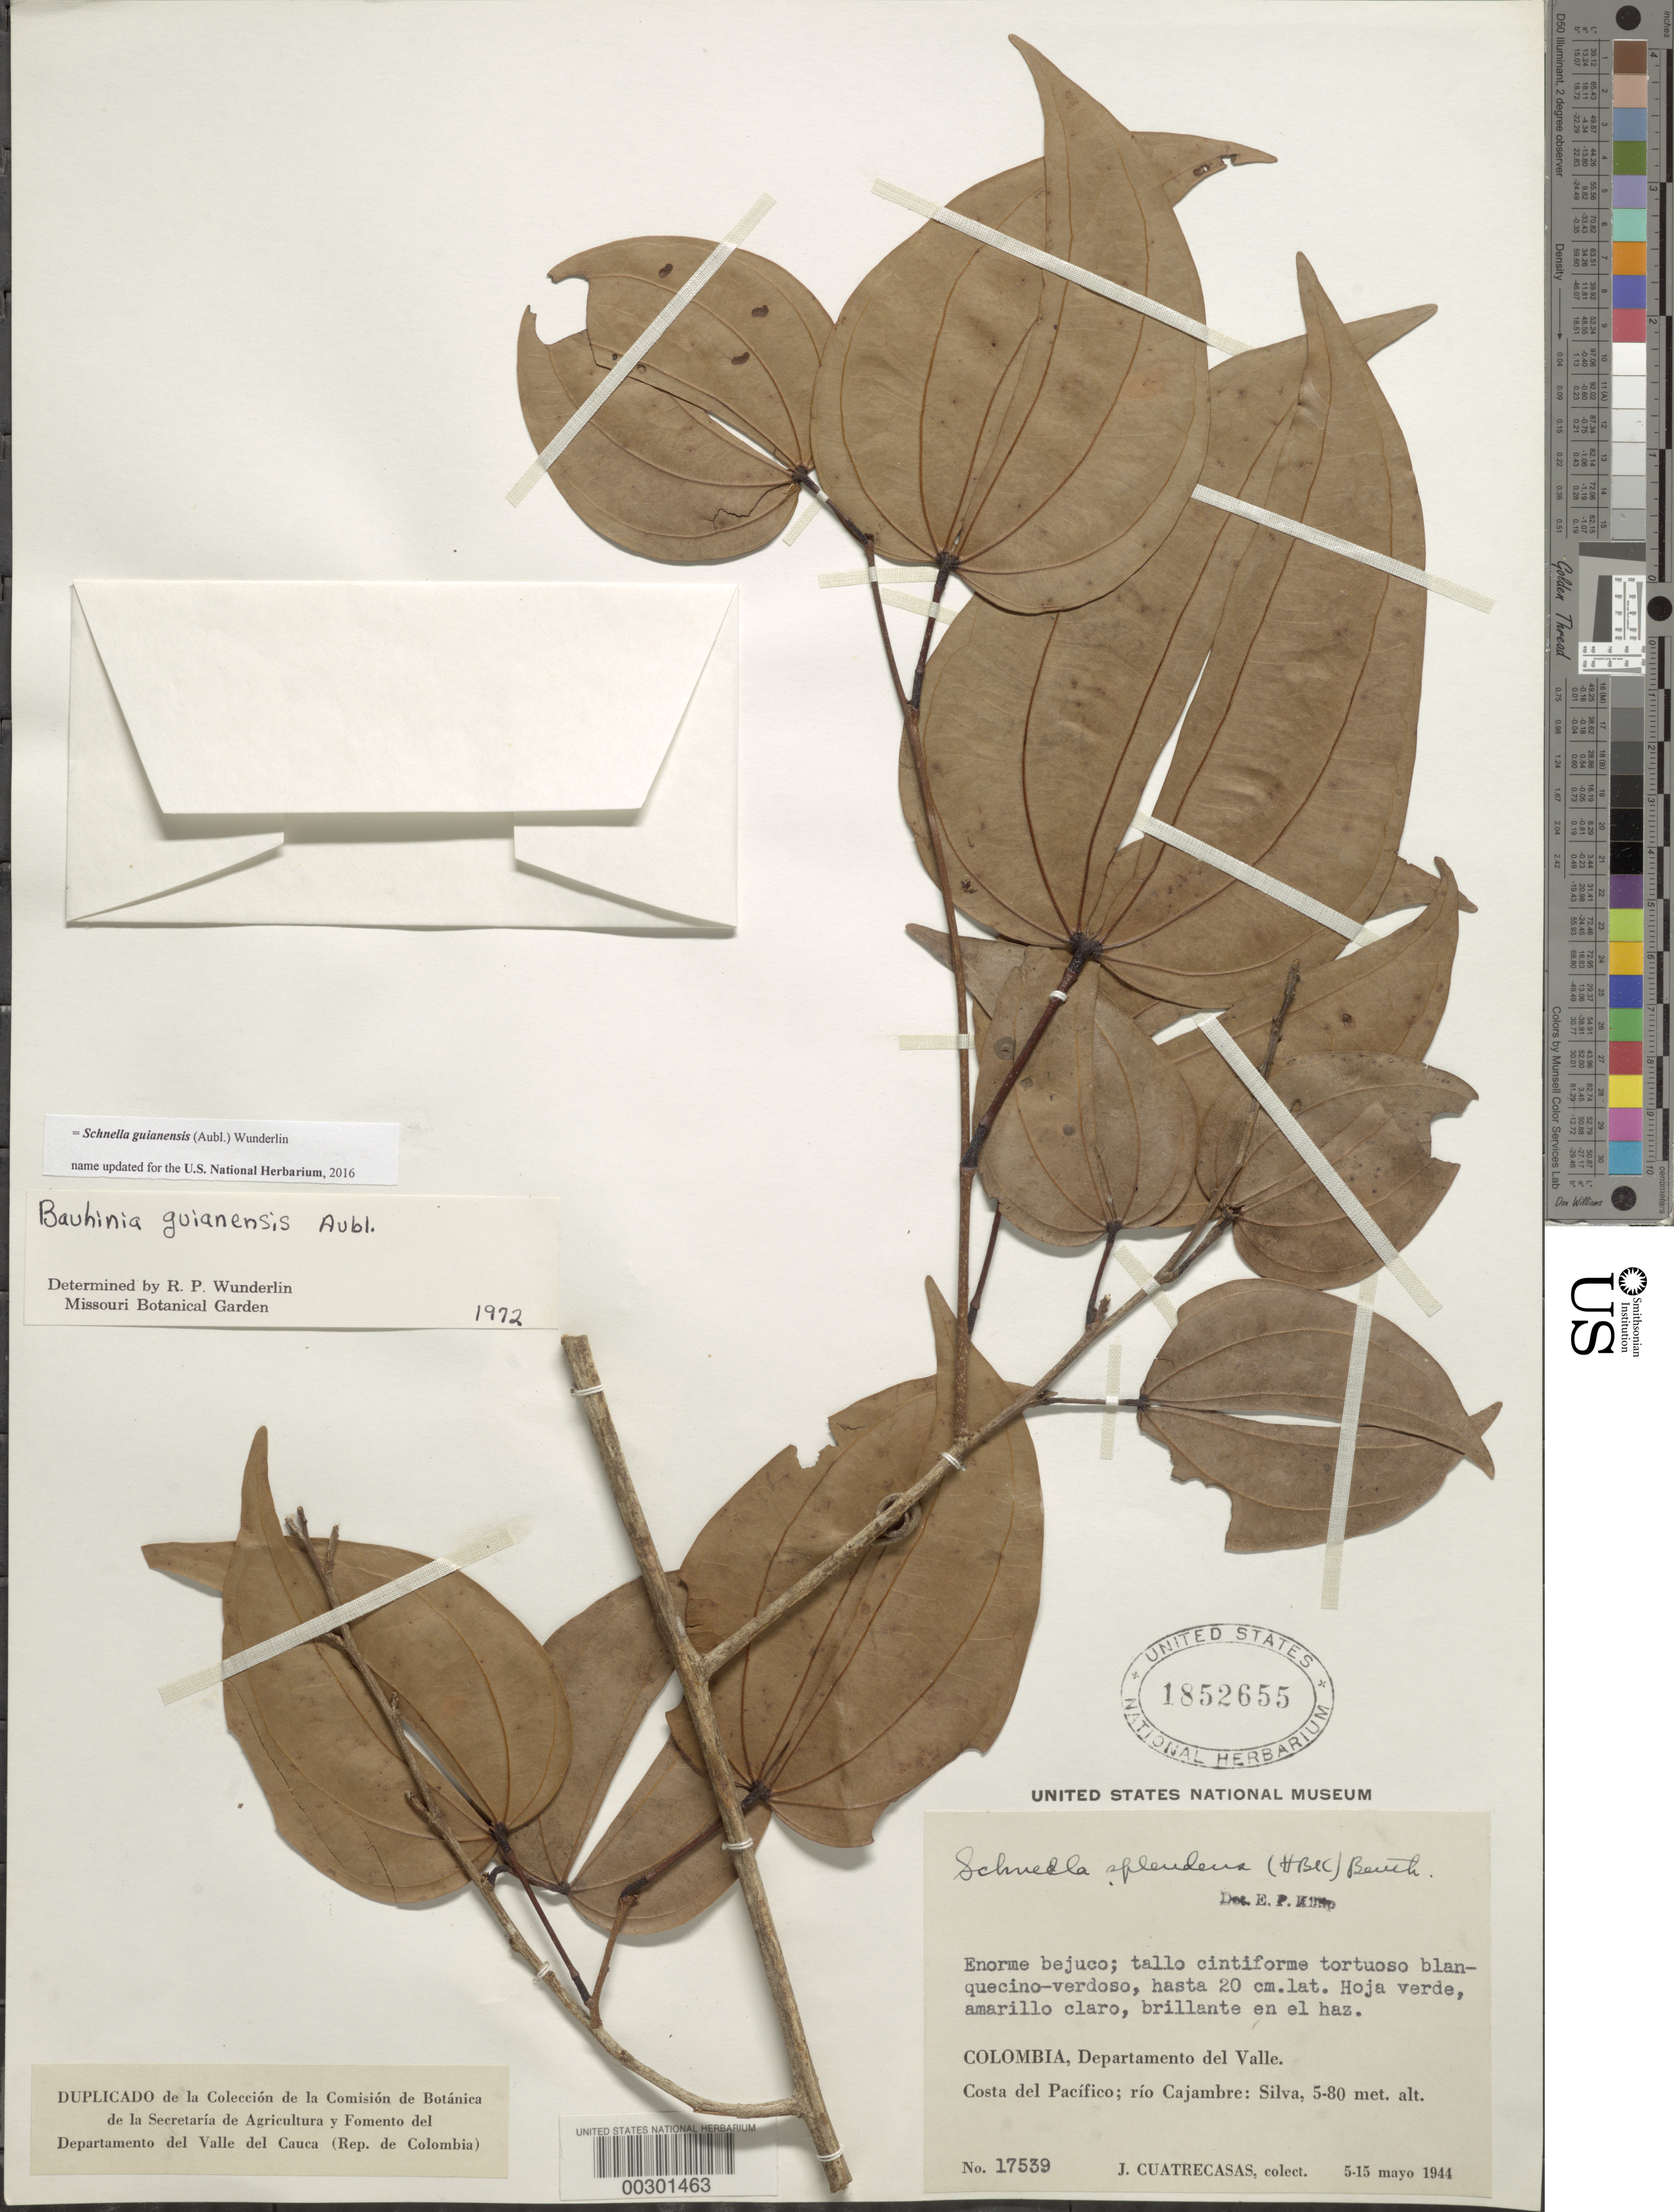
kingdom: Plantae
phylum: Tracheophyta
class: Magnoliopsida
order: Fabales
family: Fabaceae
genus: Schnella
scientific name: Schnella guianensis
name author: (Aubl.) Wunderlin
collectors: J. Cuatrecasas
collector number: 17539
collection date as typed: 05 May 1944 to 15 May 1944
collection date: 1944-05-05/1944-05-15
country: Colombia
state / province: Valle del Cauca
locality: Costa del Pacifico; Rio Cajambre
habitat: Forest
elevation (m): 5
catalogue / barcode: US 1852655